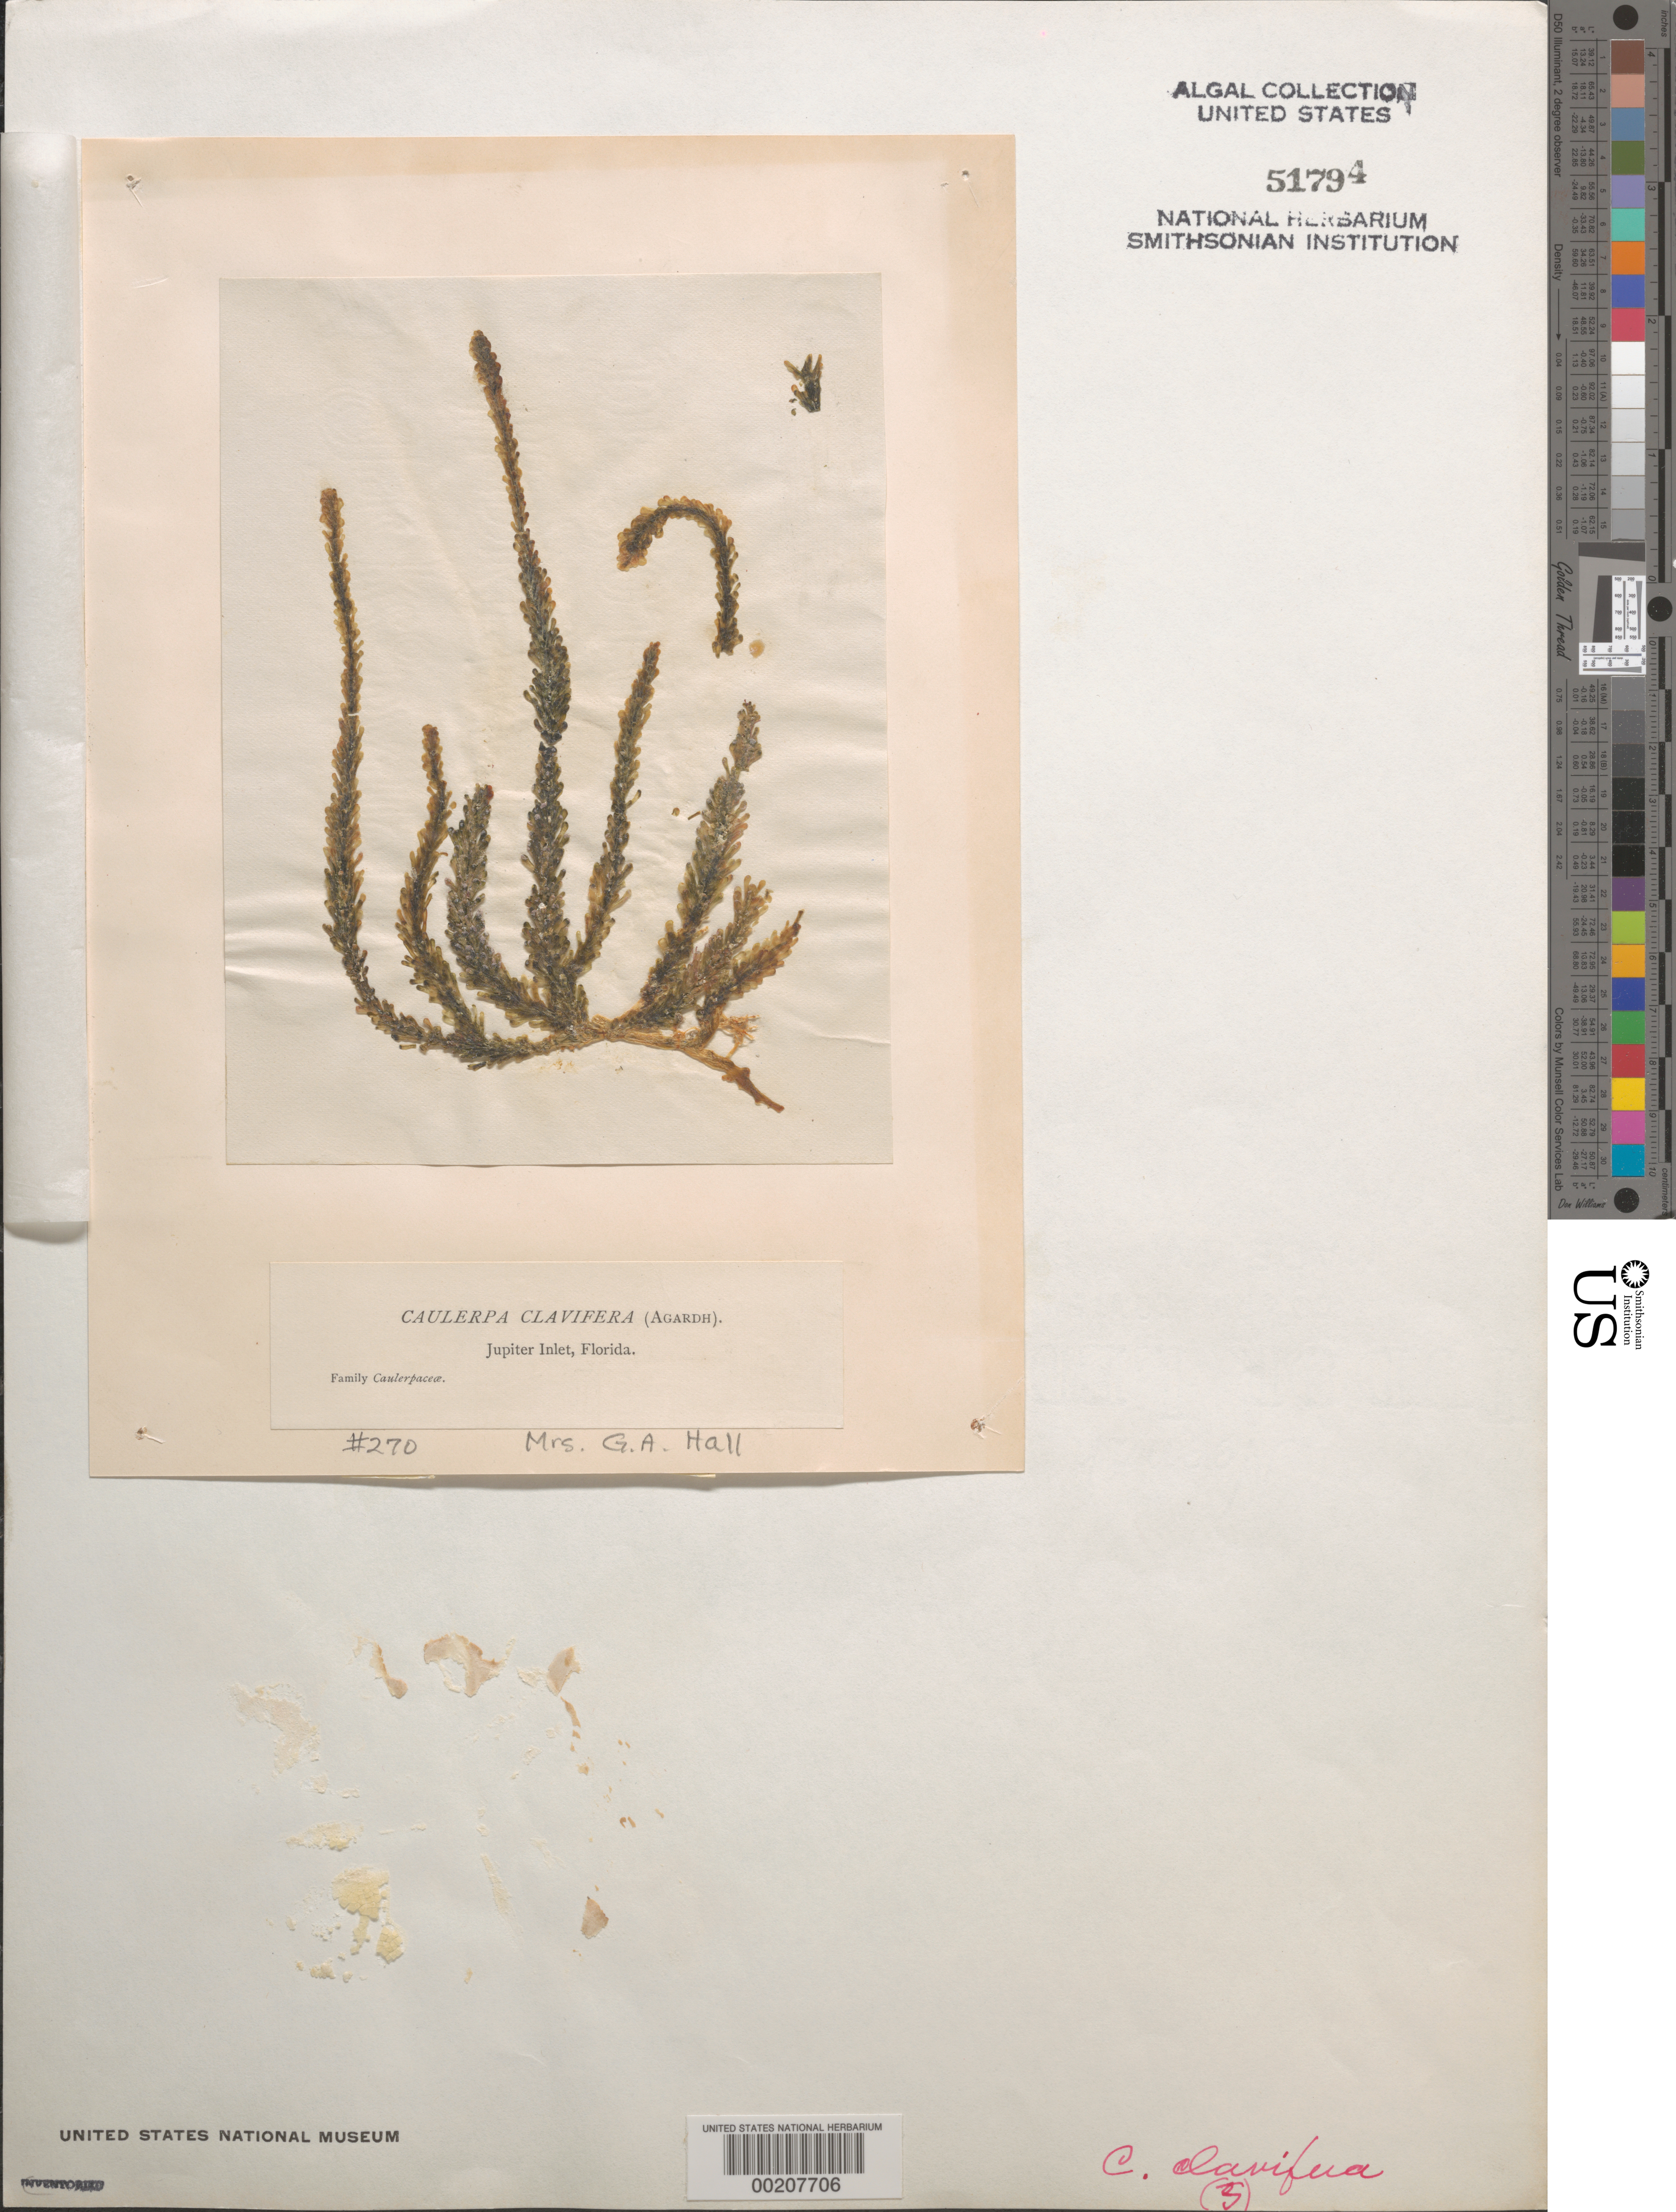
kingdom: Plantae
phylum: Chlorophyta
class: Ulvophyceae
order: Bryopsidales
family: Caulerpaceae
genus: Caulerpa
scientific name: Caulerpa racemosa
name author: (Forssk.) J. Agardh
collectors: Mrs. Hall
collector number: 270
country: United States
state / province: Florida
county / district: Palm Beach County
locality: Jupiter Inlet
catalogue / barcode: US 51794